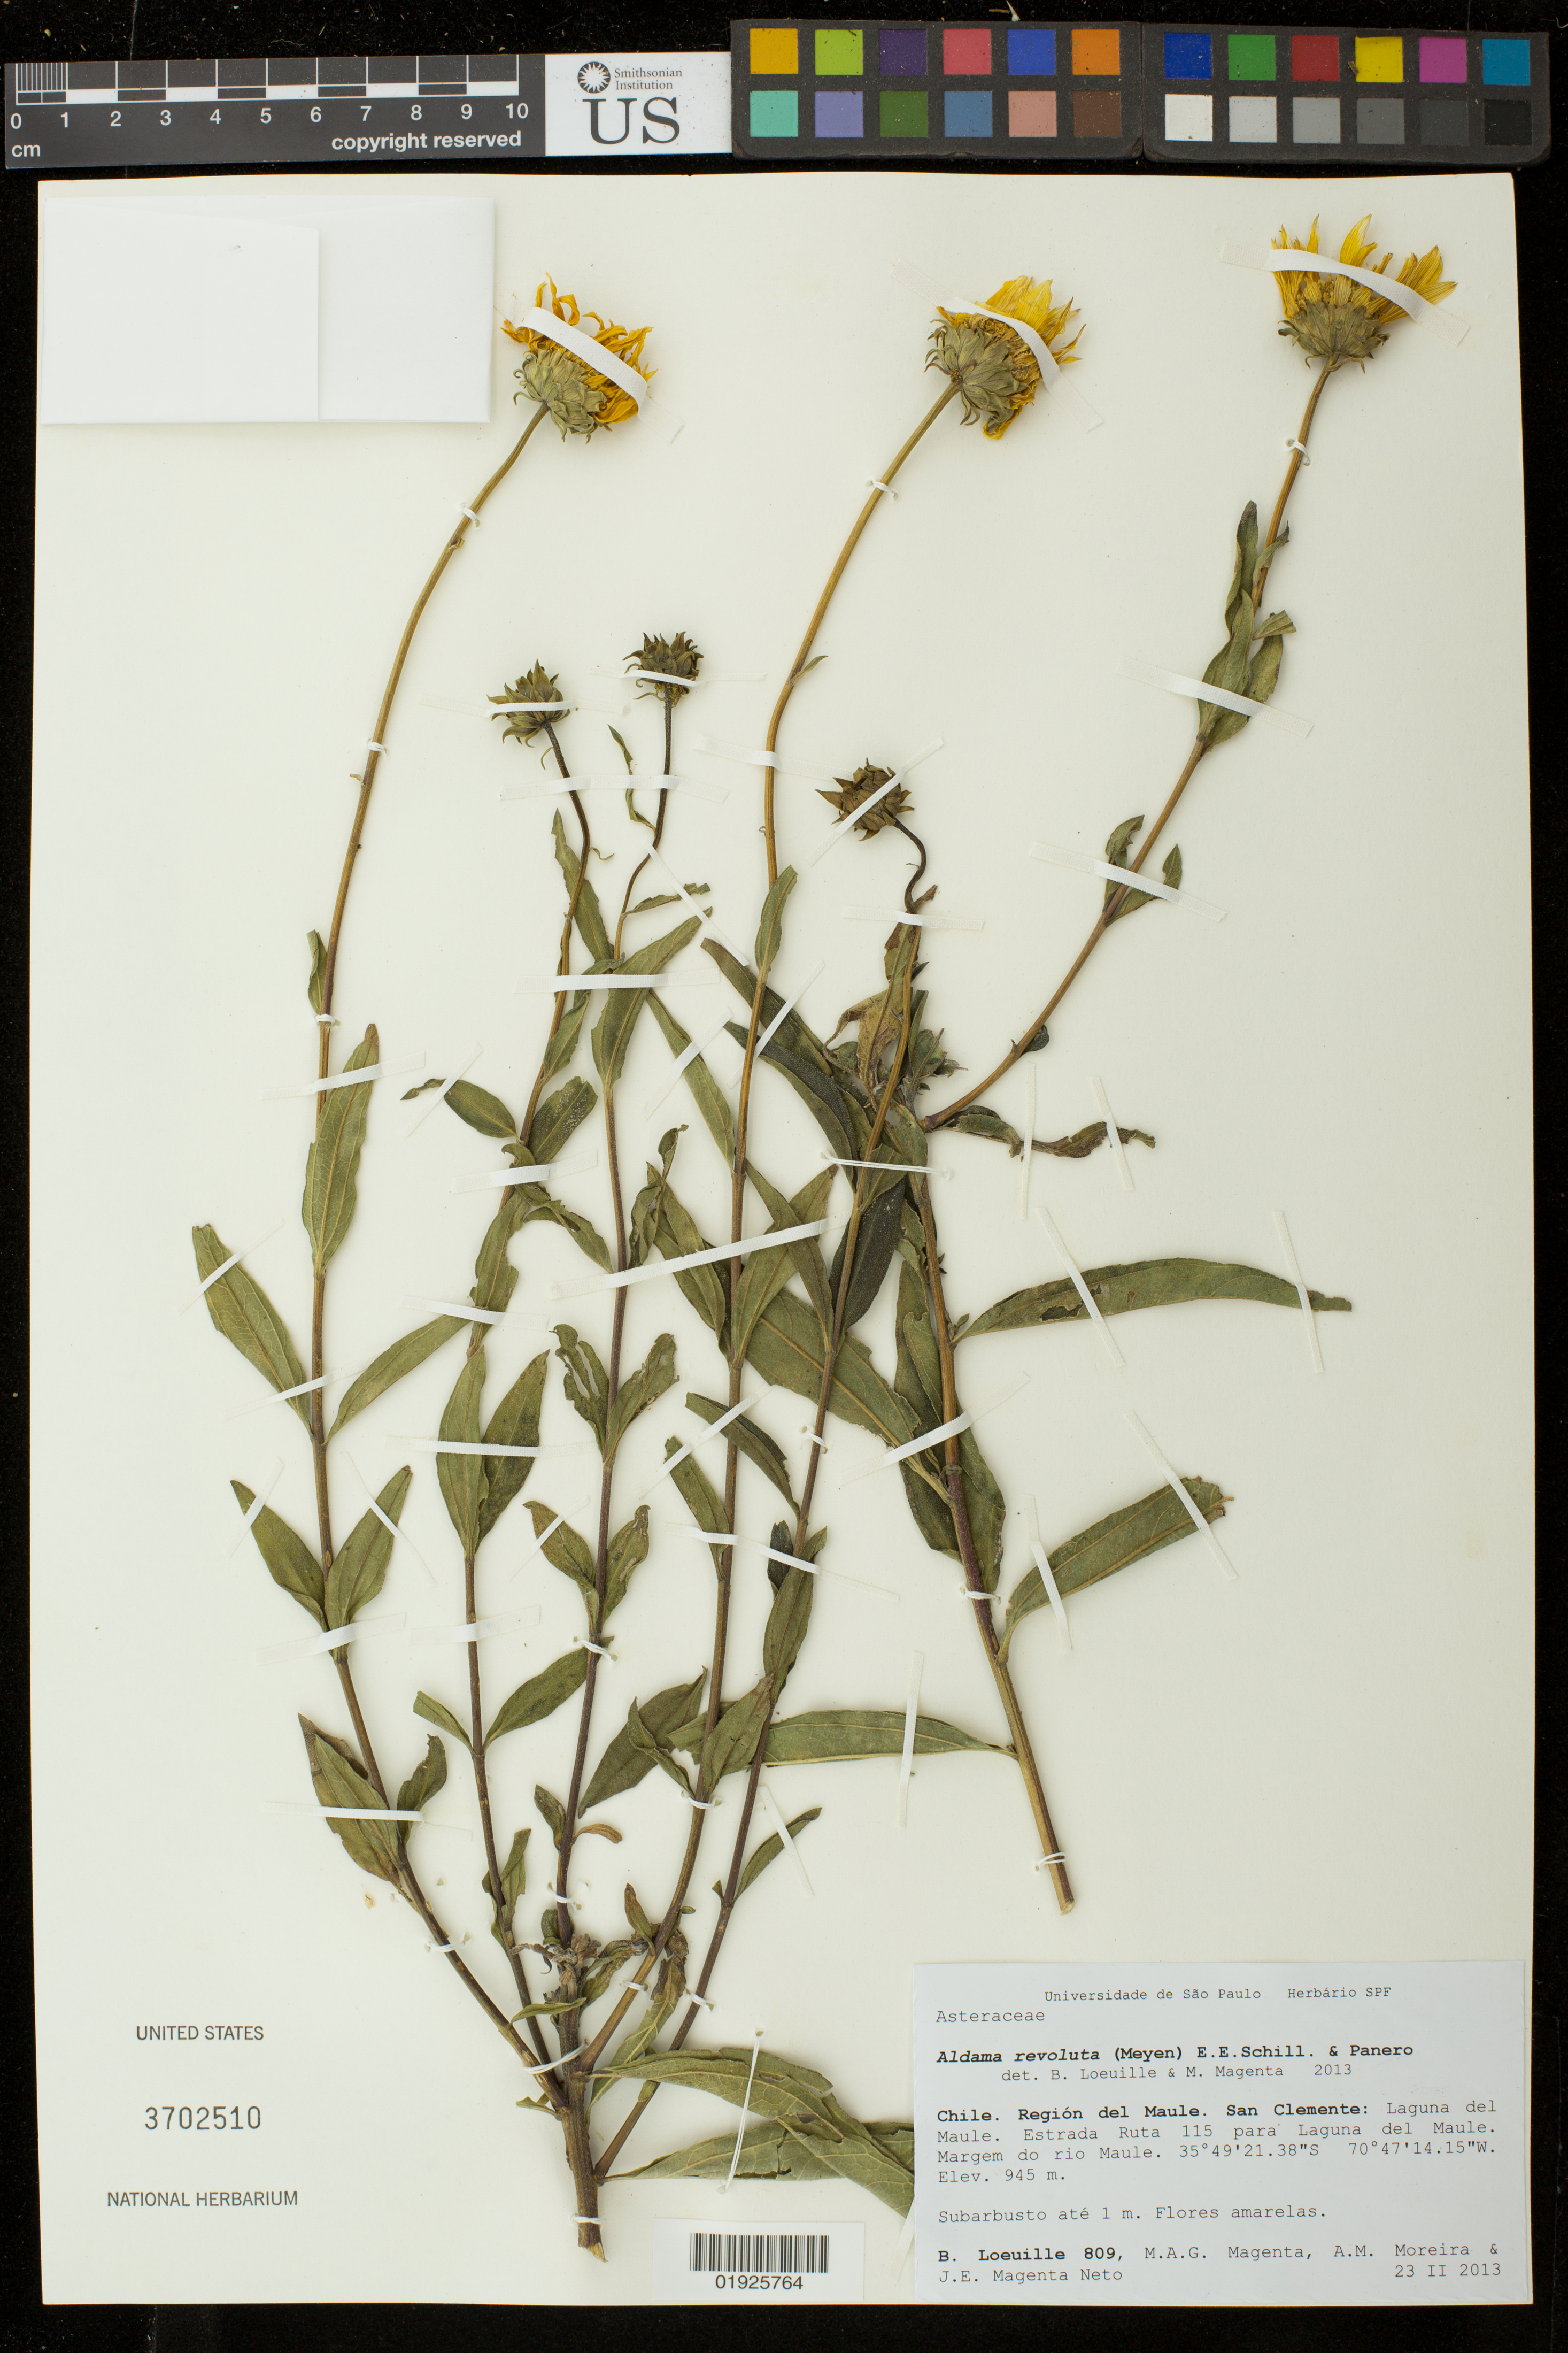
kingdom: Plantae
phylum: Tracheophyta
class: Magnoliopsida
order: Asterales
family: Asteraceae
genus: Aldama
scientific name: Aldama revoluta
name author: (Meyen) E.E. Schill. & Panero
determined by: Loeuille, B.; Magenta, M. A.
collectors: B. Loeuille, M. A. G. Magenta, A. Moreira & J. Magenta Neto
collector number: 809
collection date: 2013-02-23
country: Chile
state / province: Maule (VII)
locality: San Clemente: laguna del Maule. Estrada Ruta 115 para Laguna del Maule. Margem do rio Maule.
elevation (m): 945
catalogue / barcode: US 3702510